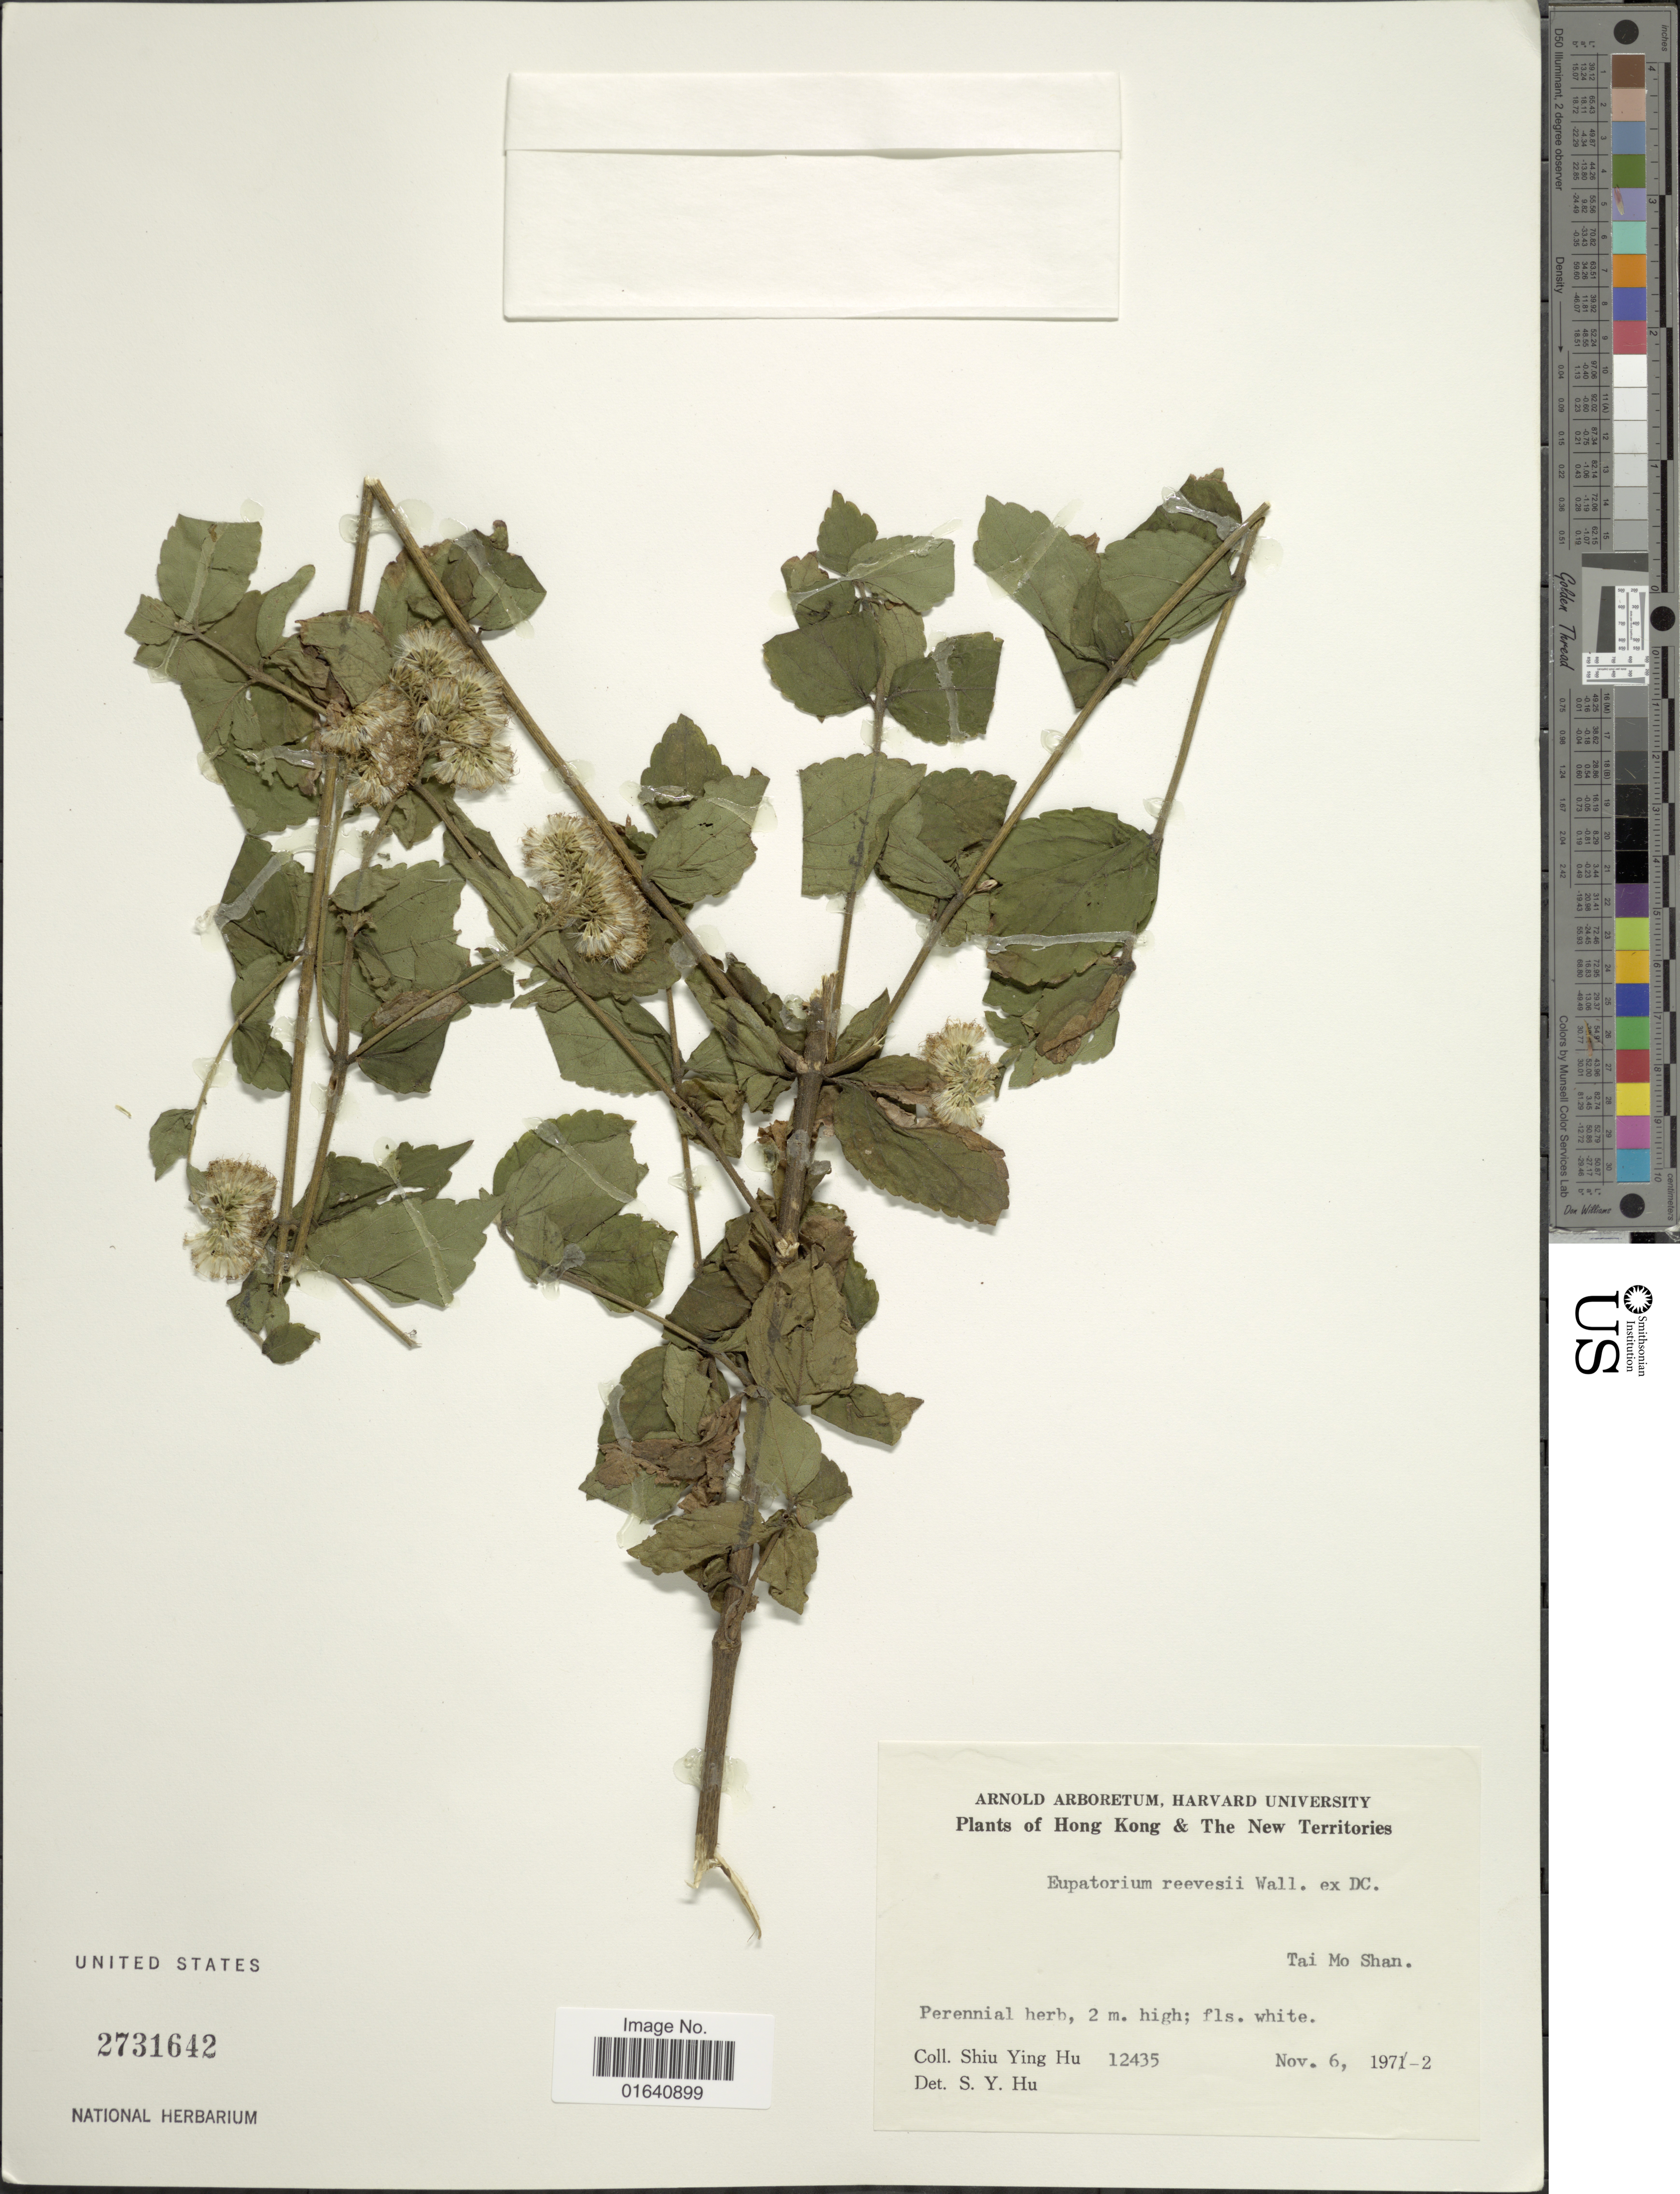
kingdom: Plantae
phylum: Tracheophyta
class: Magnoliopsida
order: Asterales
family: Asteraceae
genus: Eupatorium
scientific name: Eupatorium reevesii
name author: Wall. ex DC.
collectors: S. Y. Hu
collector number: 12435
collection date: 1972-11-06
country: China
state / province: Hong Kong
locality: The New Territories, Tai Mo Shan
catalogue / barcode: US 2731642